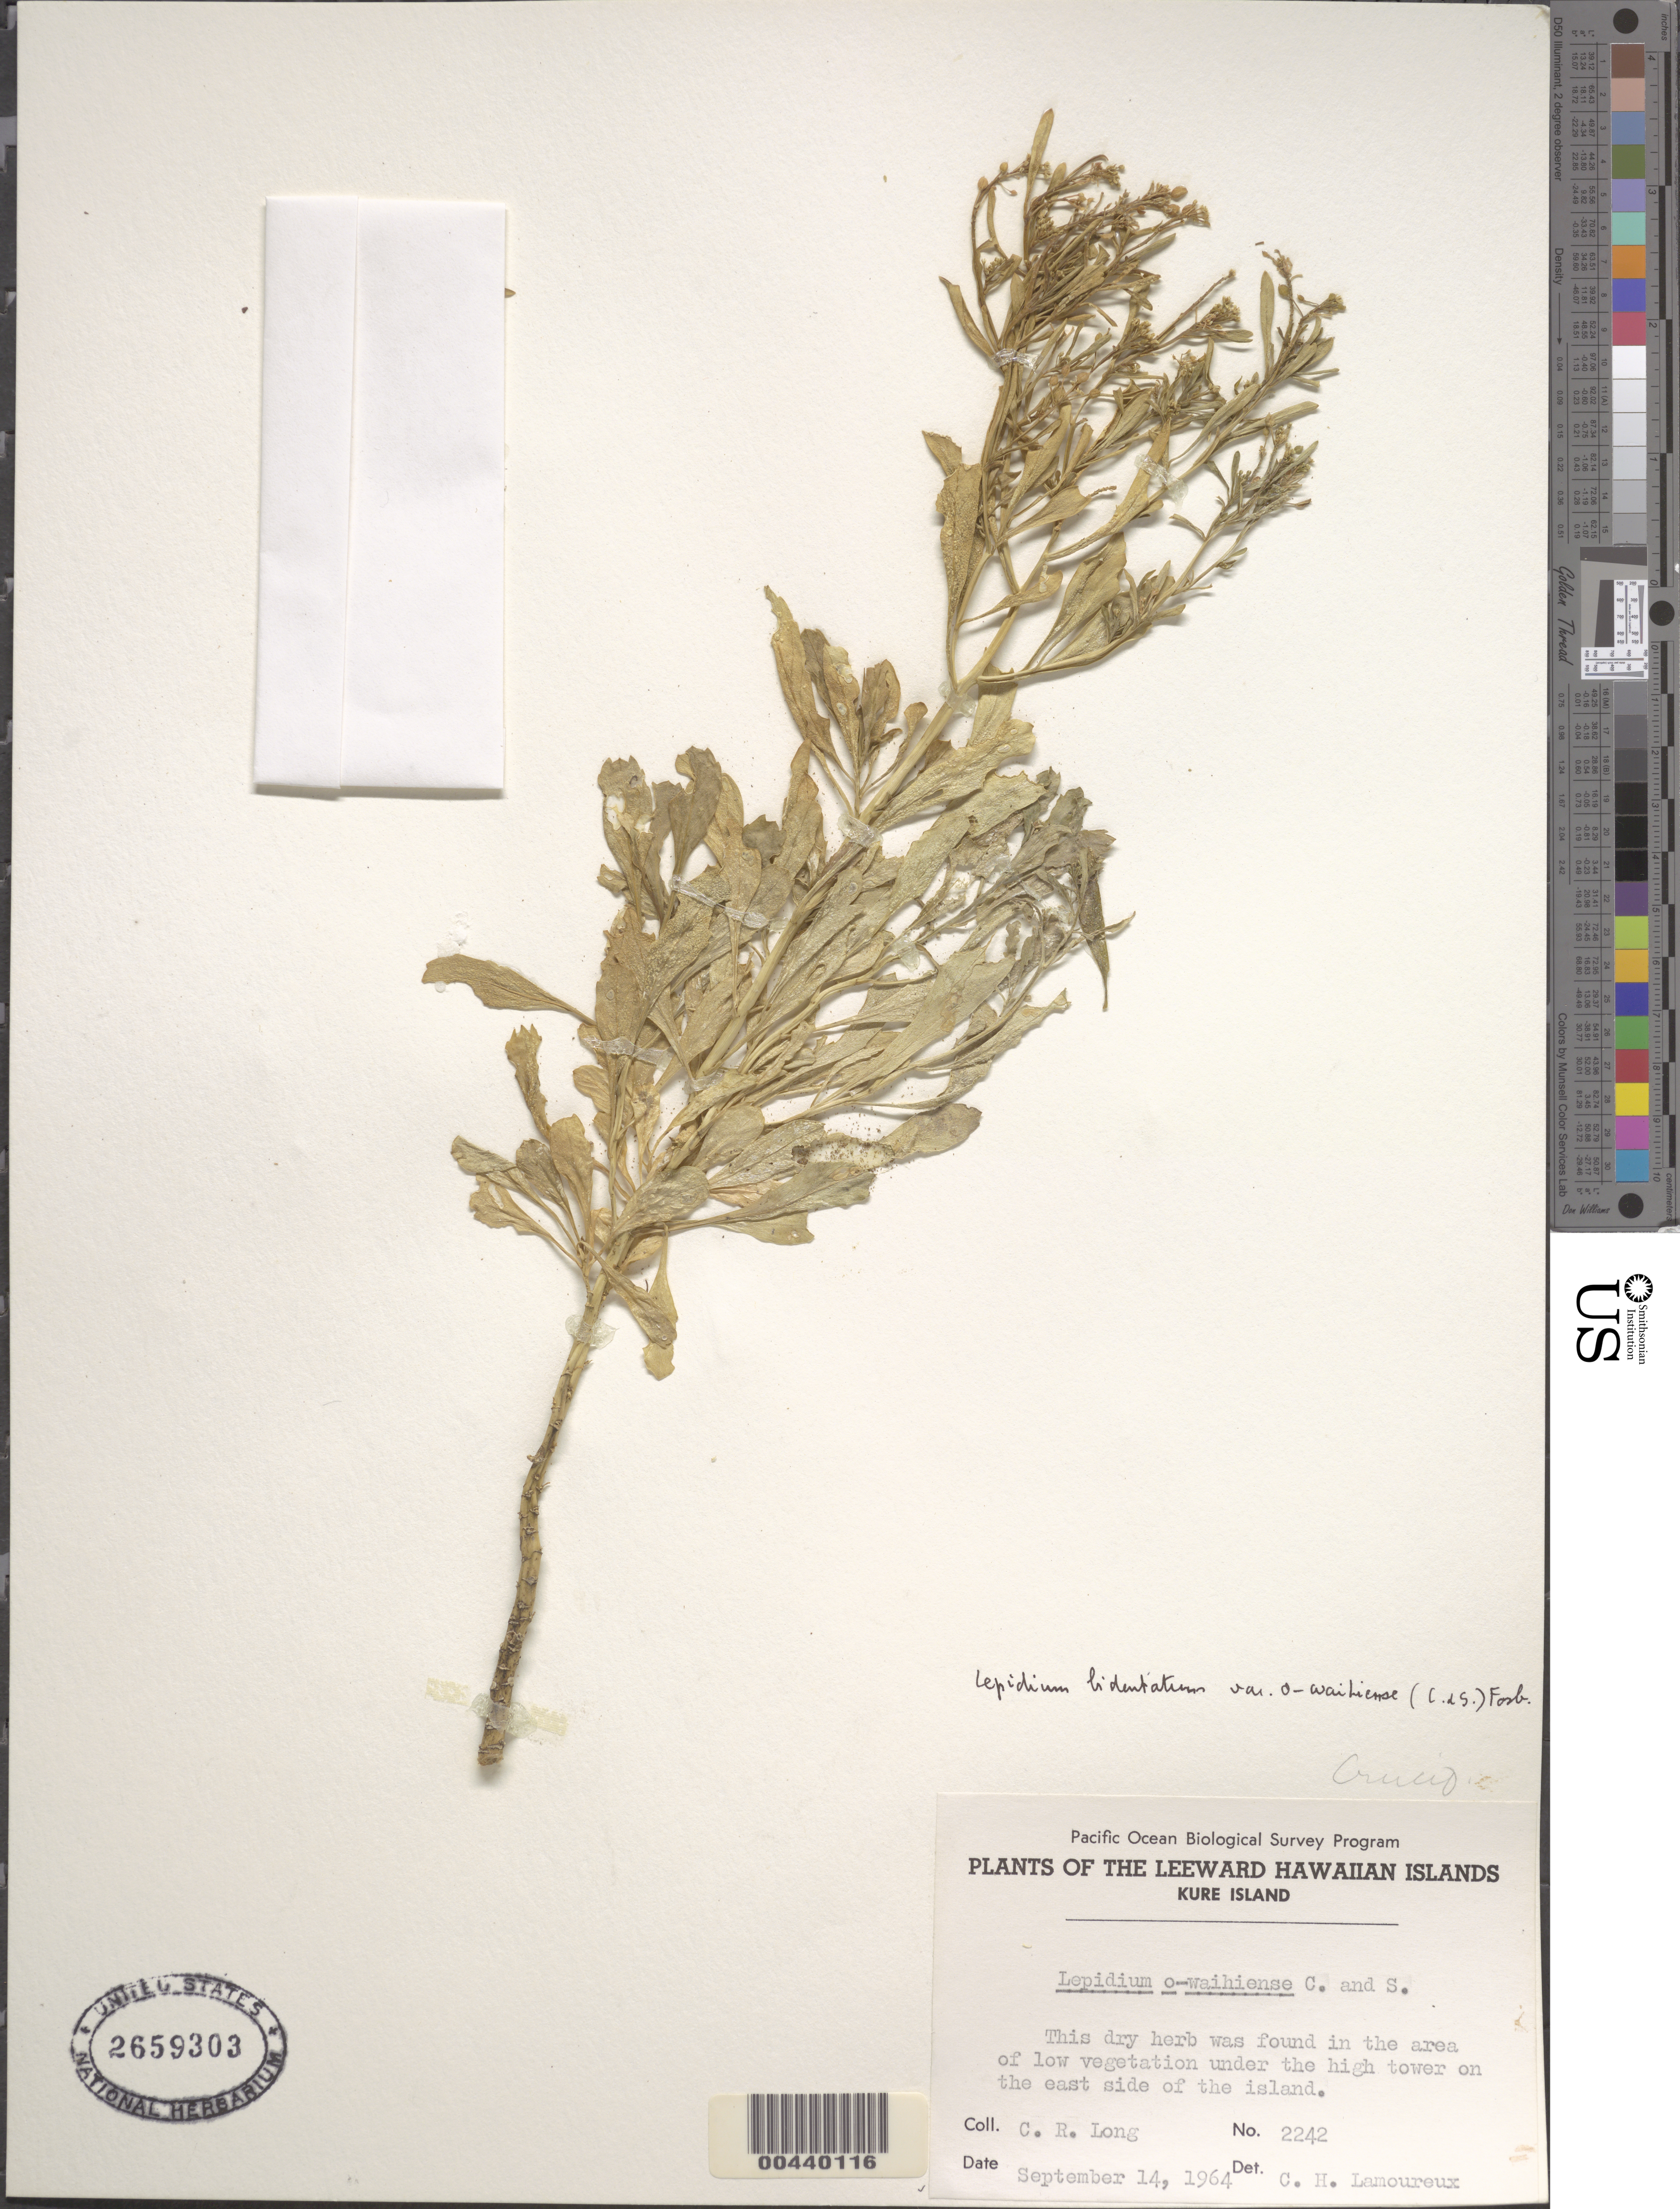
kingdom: Plantae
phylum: Tracheophyta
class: Magnoliopsida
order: Brassicales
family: Brassicaceae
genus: Lepidium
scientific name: Lepidium owaihiense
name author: Cham. & Schltdl.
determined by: Al-Shehbaz, I. A., (MO), Missouri Botanical Garden (UNITED STATES)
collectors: C. Long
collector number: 2242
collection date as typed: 14 Sep 1964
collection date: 1964-09-14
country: United States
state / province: Hawaii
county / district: Honolulu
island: Kure Atoll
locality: Under the high tower on the E side of the island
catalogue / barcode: US 2659303